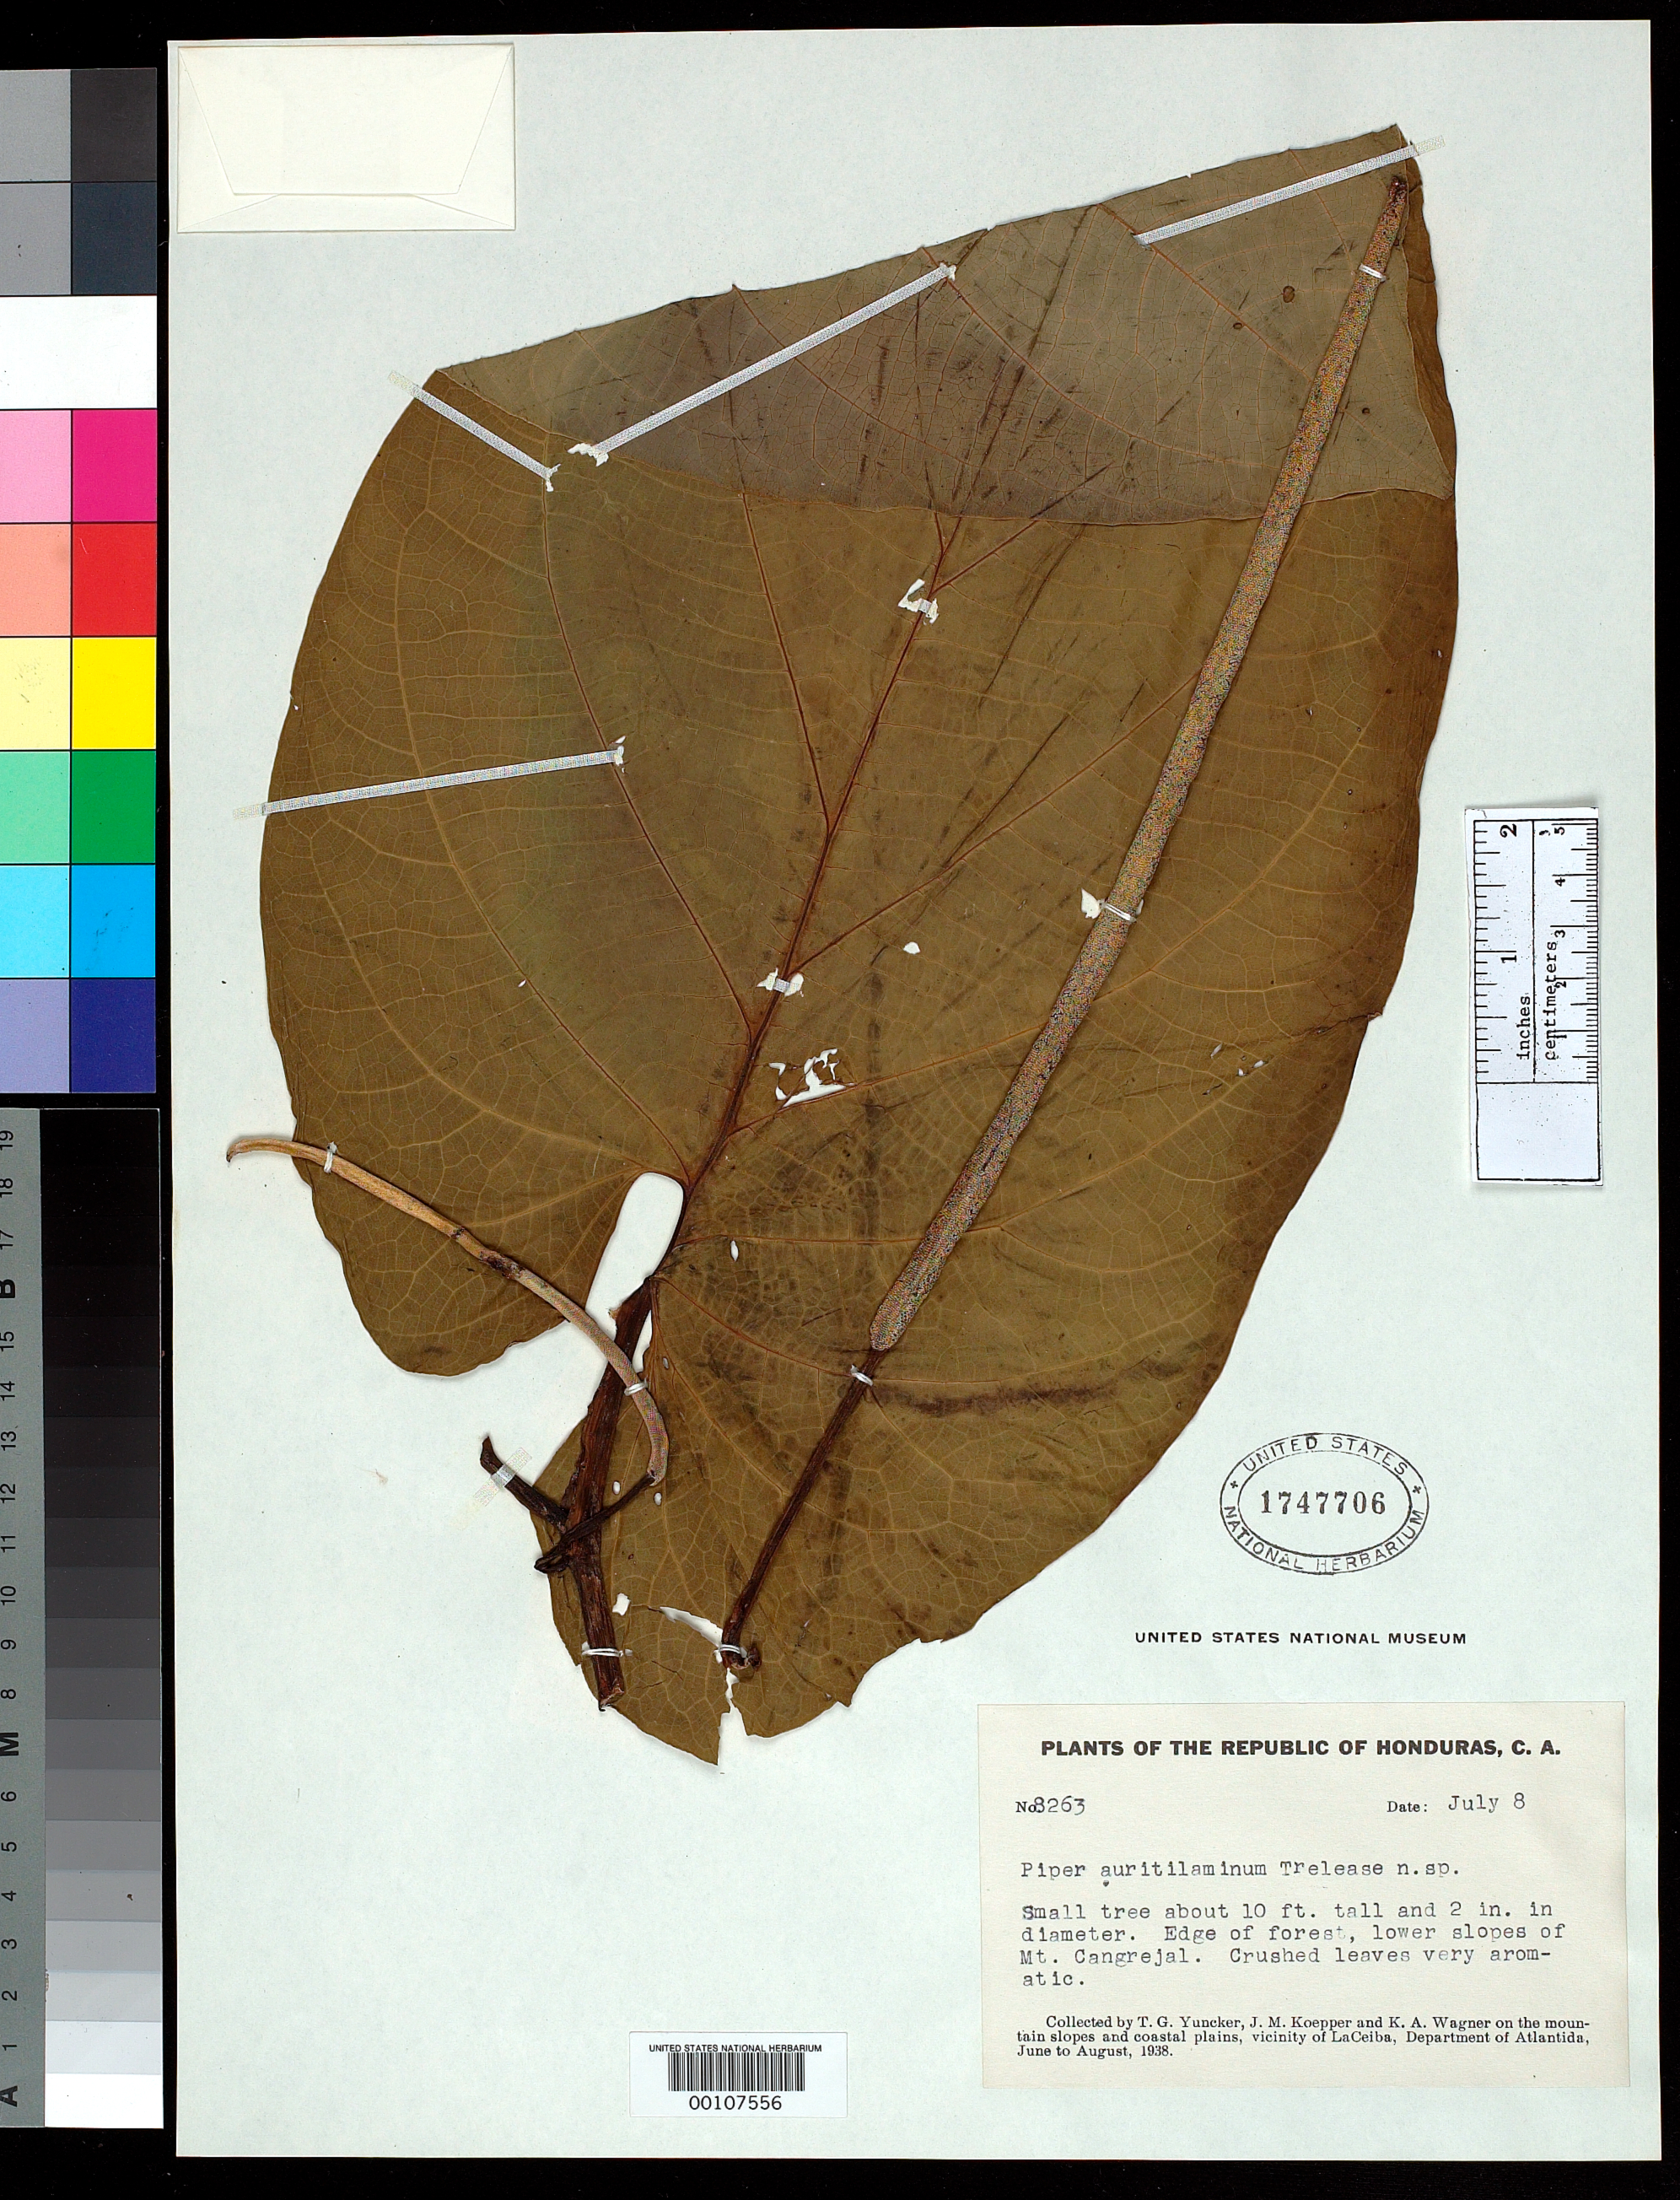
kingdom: Plantae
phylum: Tracheophyta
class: Magnoliopsida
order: Piperales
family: Piperaceae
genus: Piper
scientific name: Piper auritilaminum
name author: Trel. in Yunck.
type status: Isotype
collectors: T. G. Yuncker, J. M. Koepper & K. A. Wagner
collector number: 8263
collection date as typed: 08 Jul 1938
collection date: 1938-07-08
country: Honduras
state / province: Atlántida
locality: La Ceiba.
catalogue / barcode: US 1747706